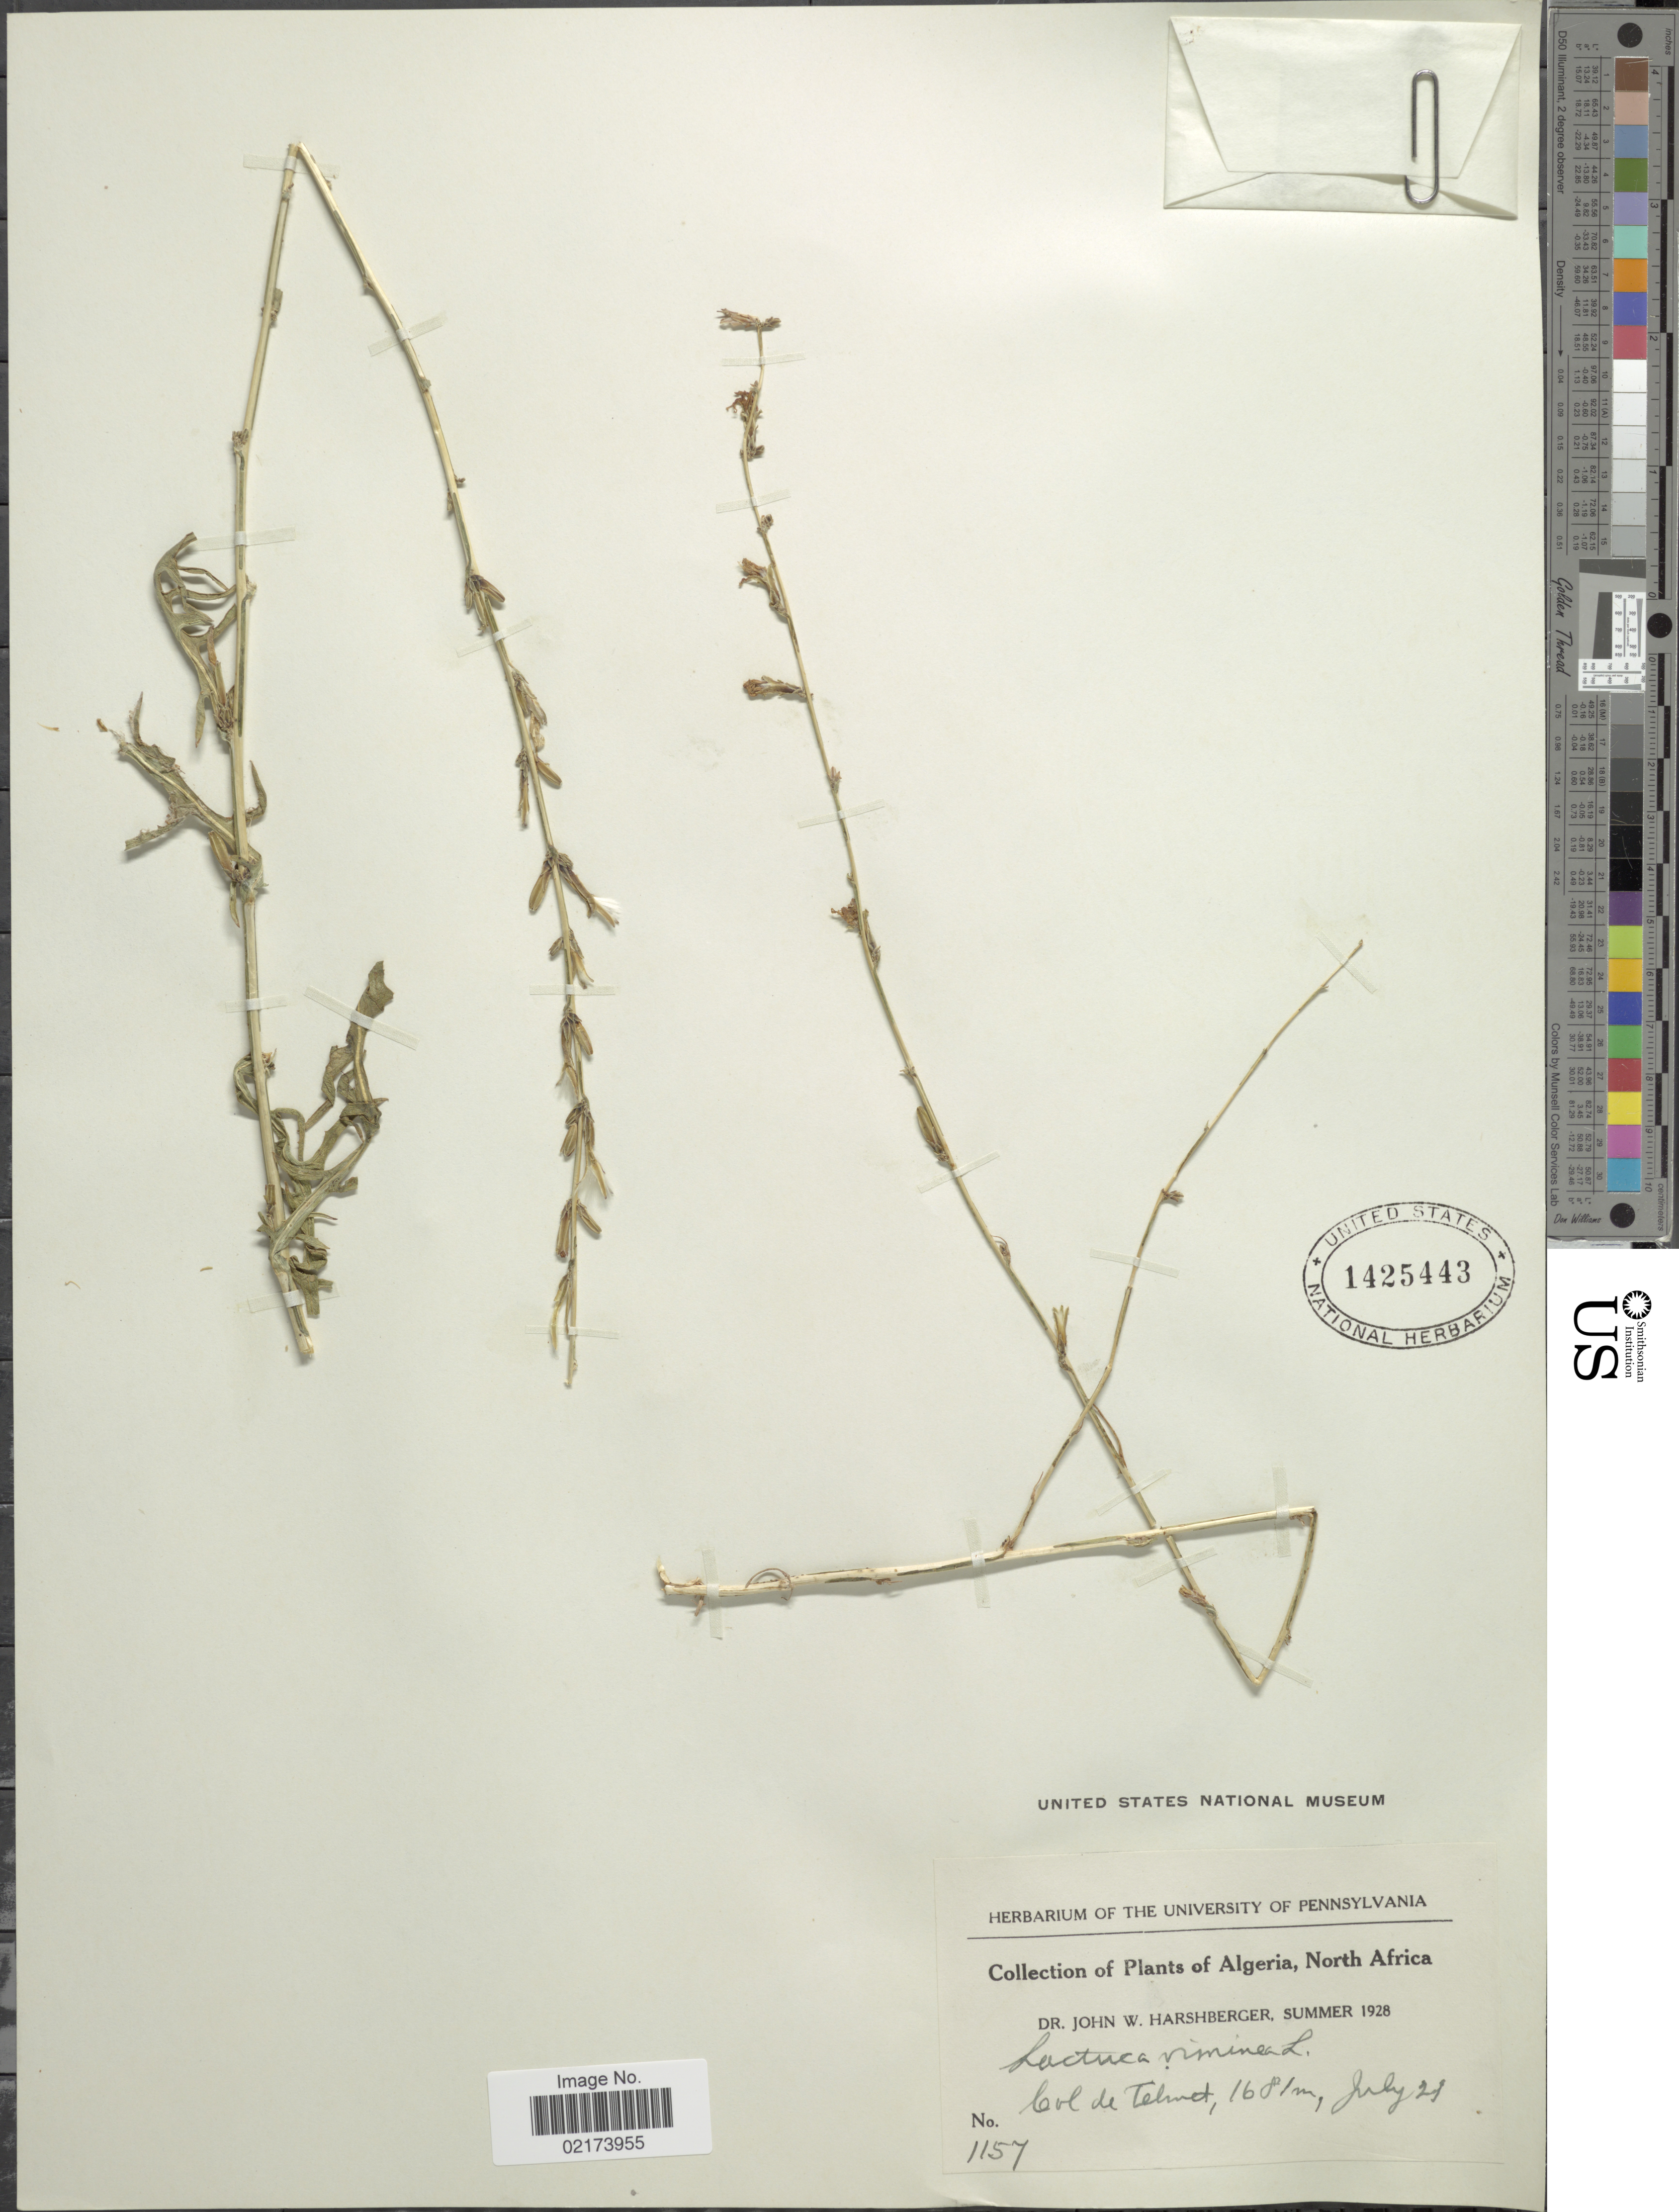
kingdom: Plantae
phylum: Tracheophyta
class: Magnoliopsida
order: Asterales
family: Asteraceae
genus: Lactuca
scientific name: Lactuca viminea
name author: (L.) J. Presl & C. Presl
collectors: J. W. Harshberger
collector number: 1157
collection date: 1928-07-21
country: Algeria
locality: North Africa, Col de Telmet.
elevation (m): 1681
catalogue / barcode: US 1425443